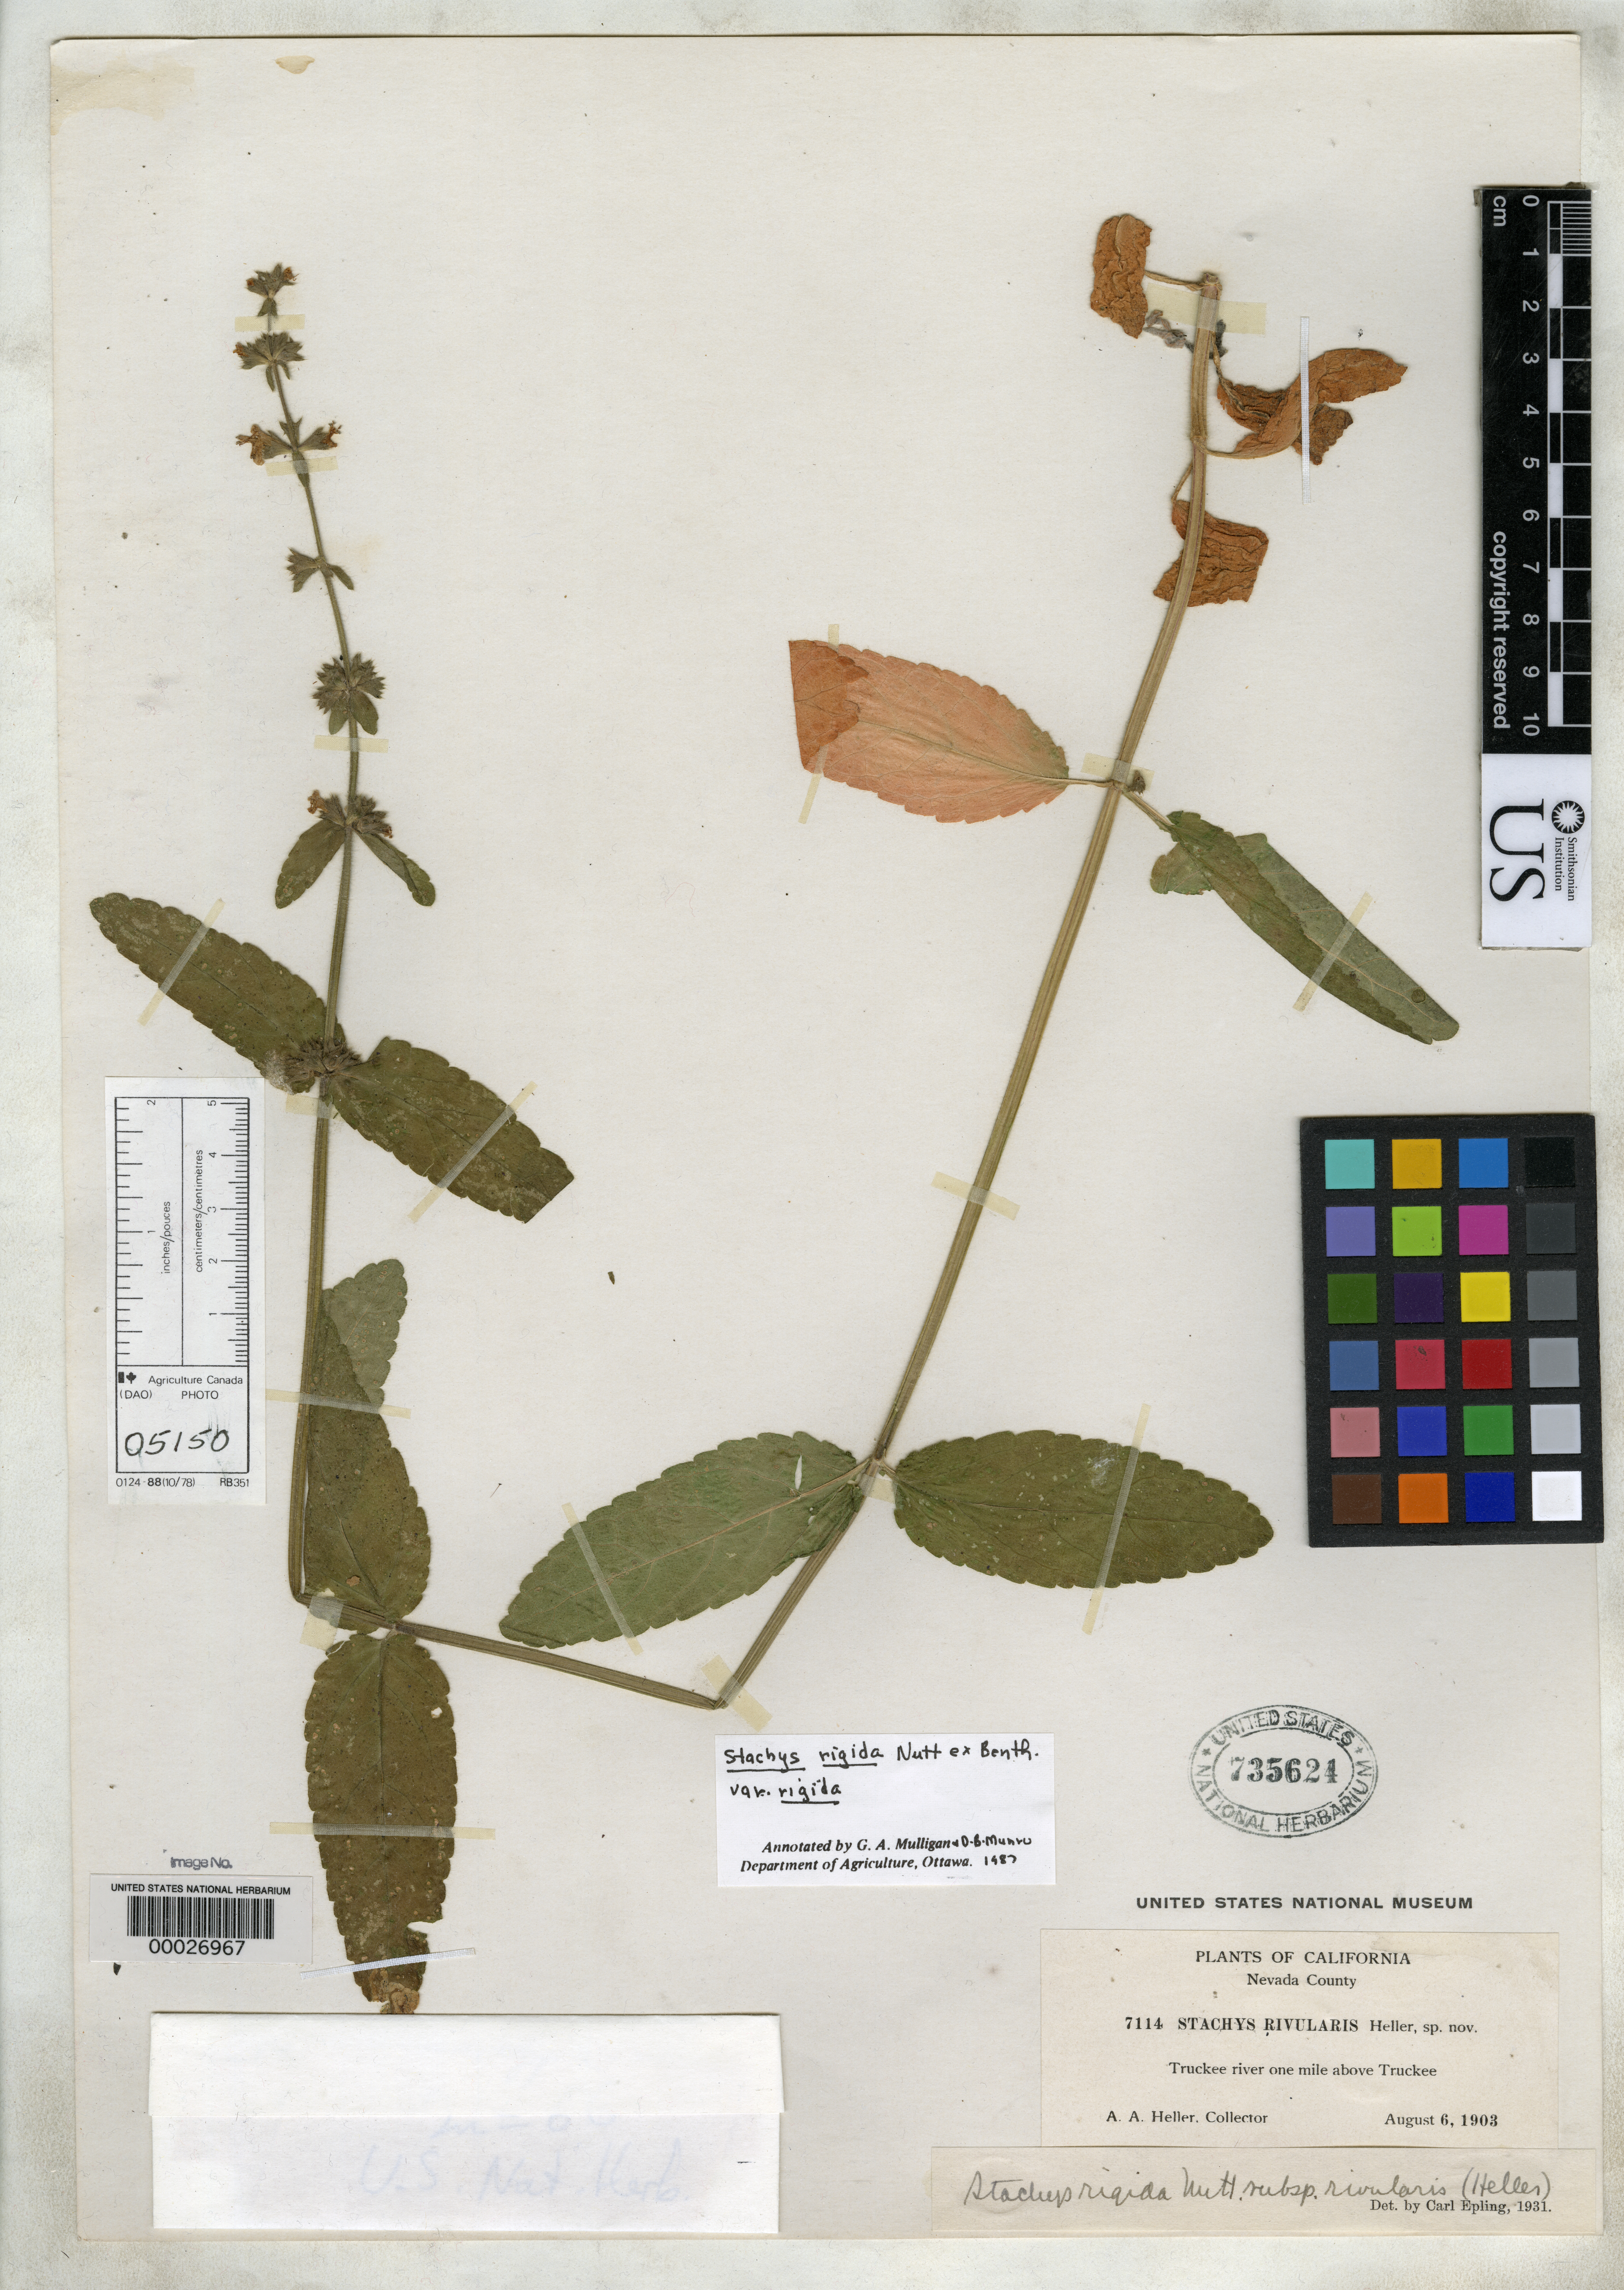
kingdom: Plantae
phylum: Tracheophyta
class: Magnoliopsida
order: Lamiales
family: Lamiaceae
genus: Stachys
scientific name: Stachys rivularis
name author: A. Heller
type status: Isotype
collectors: A. A. Heller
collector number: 7114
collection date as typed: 06 Aug 1903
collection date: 1903-08-06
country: United States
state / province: California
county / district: Nevada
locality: Truckee River, 1 mi above Truckee.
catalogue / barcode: US 735624